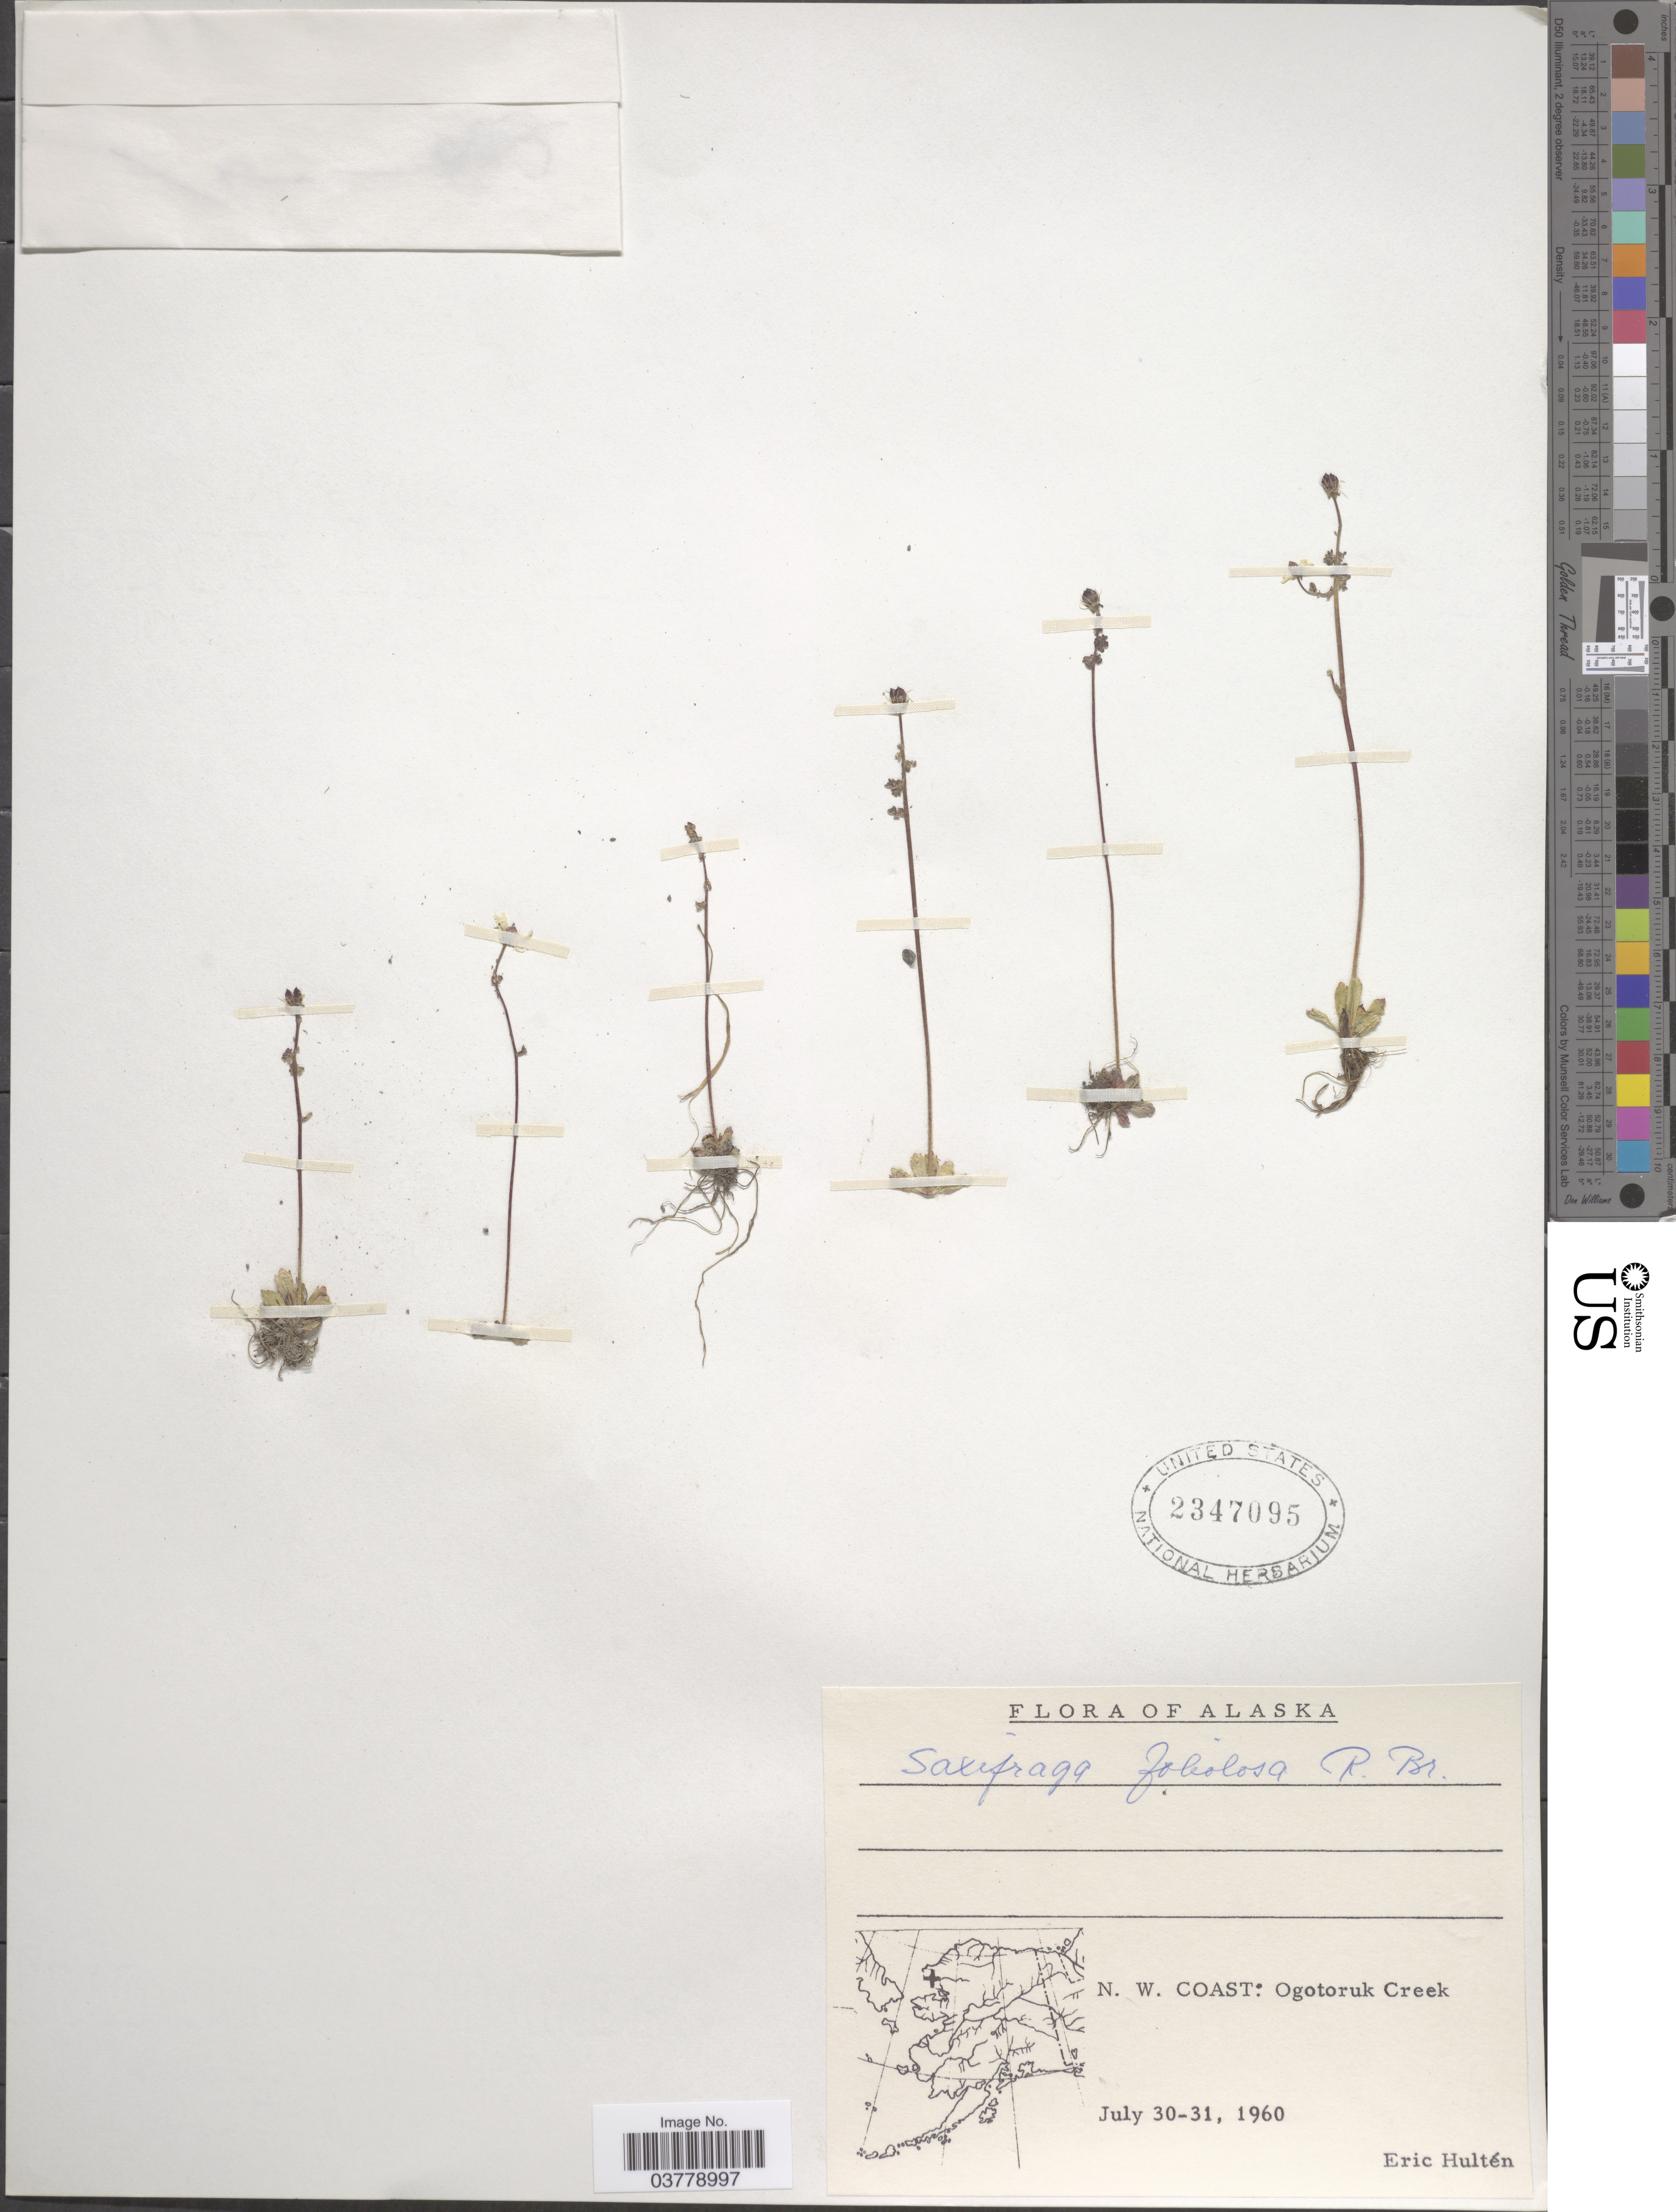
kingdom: Plantae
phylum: Tracheophyta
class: Magnoliopsida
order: Saxifragales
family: Saxifragaceae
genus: Micranthes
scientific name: Micranthes foliolosa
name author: (R. Br.) Gornall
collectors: E. G. Hultén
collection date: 1960-07-30/1960-07-31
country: United States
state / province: Alaska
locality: N. W. Coast: Ogotoruk Creek.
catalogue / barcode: US 2347095